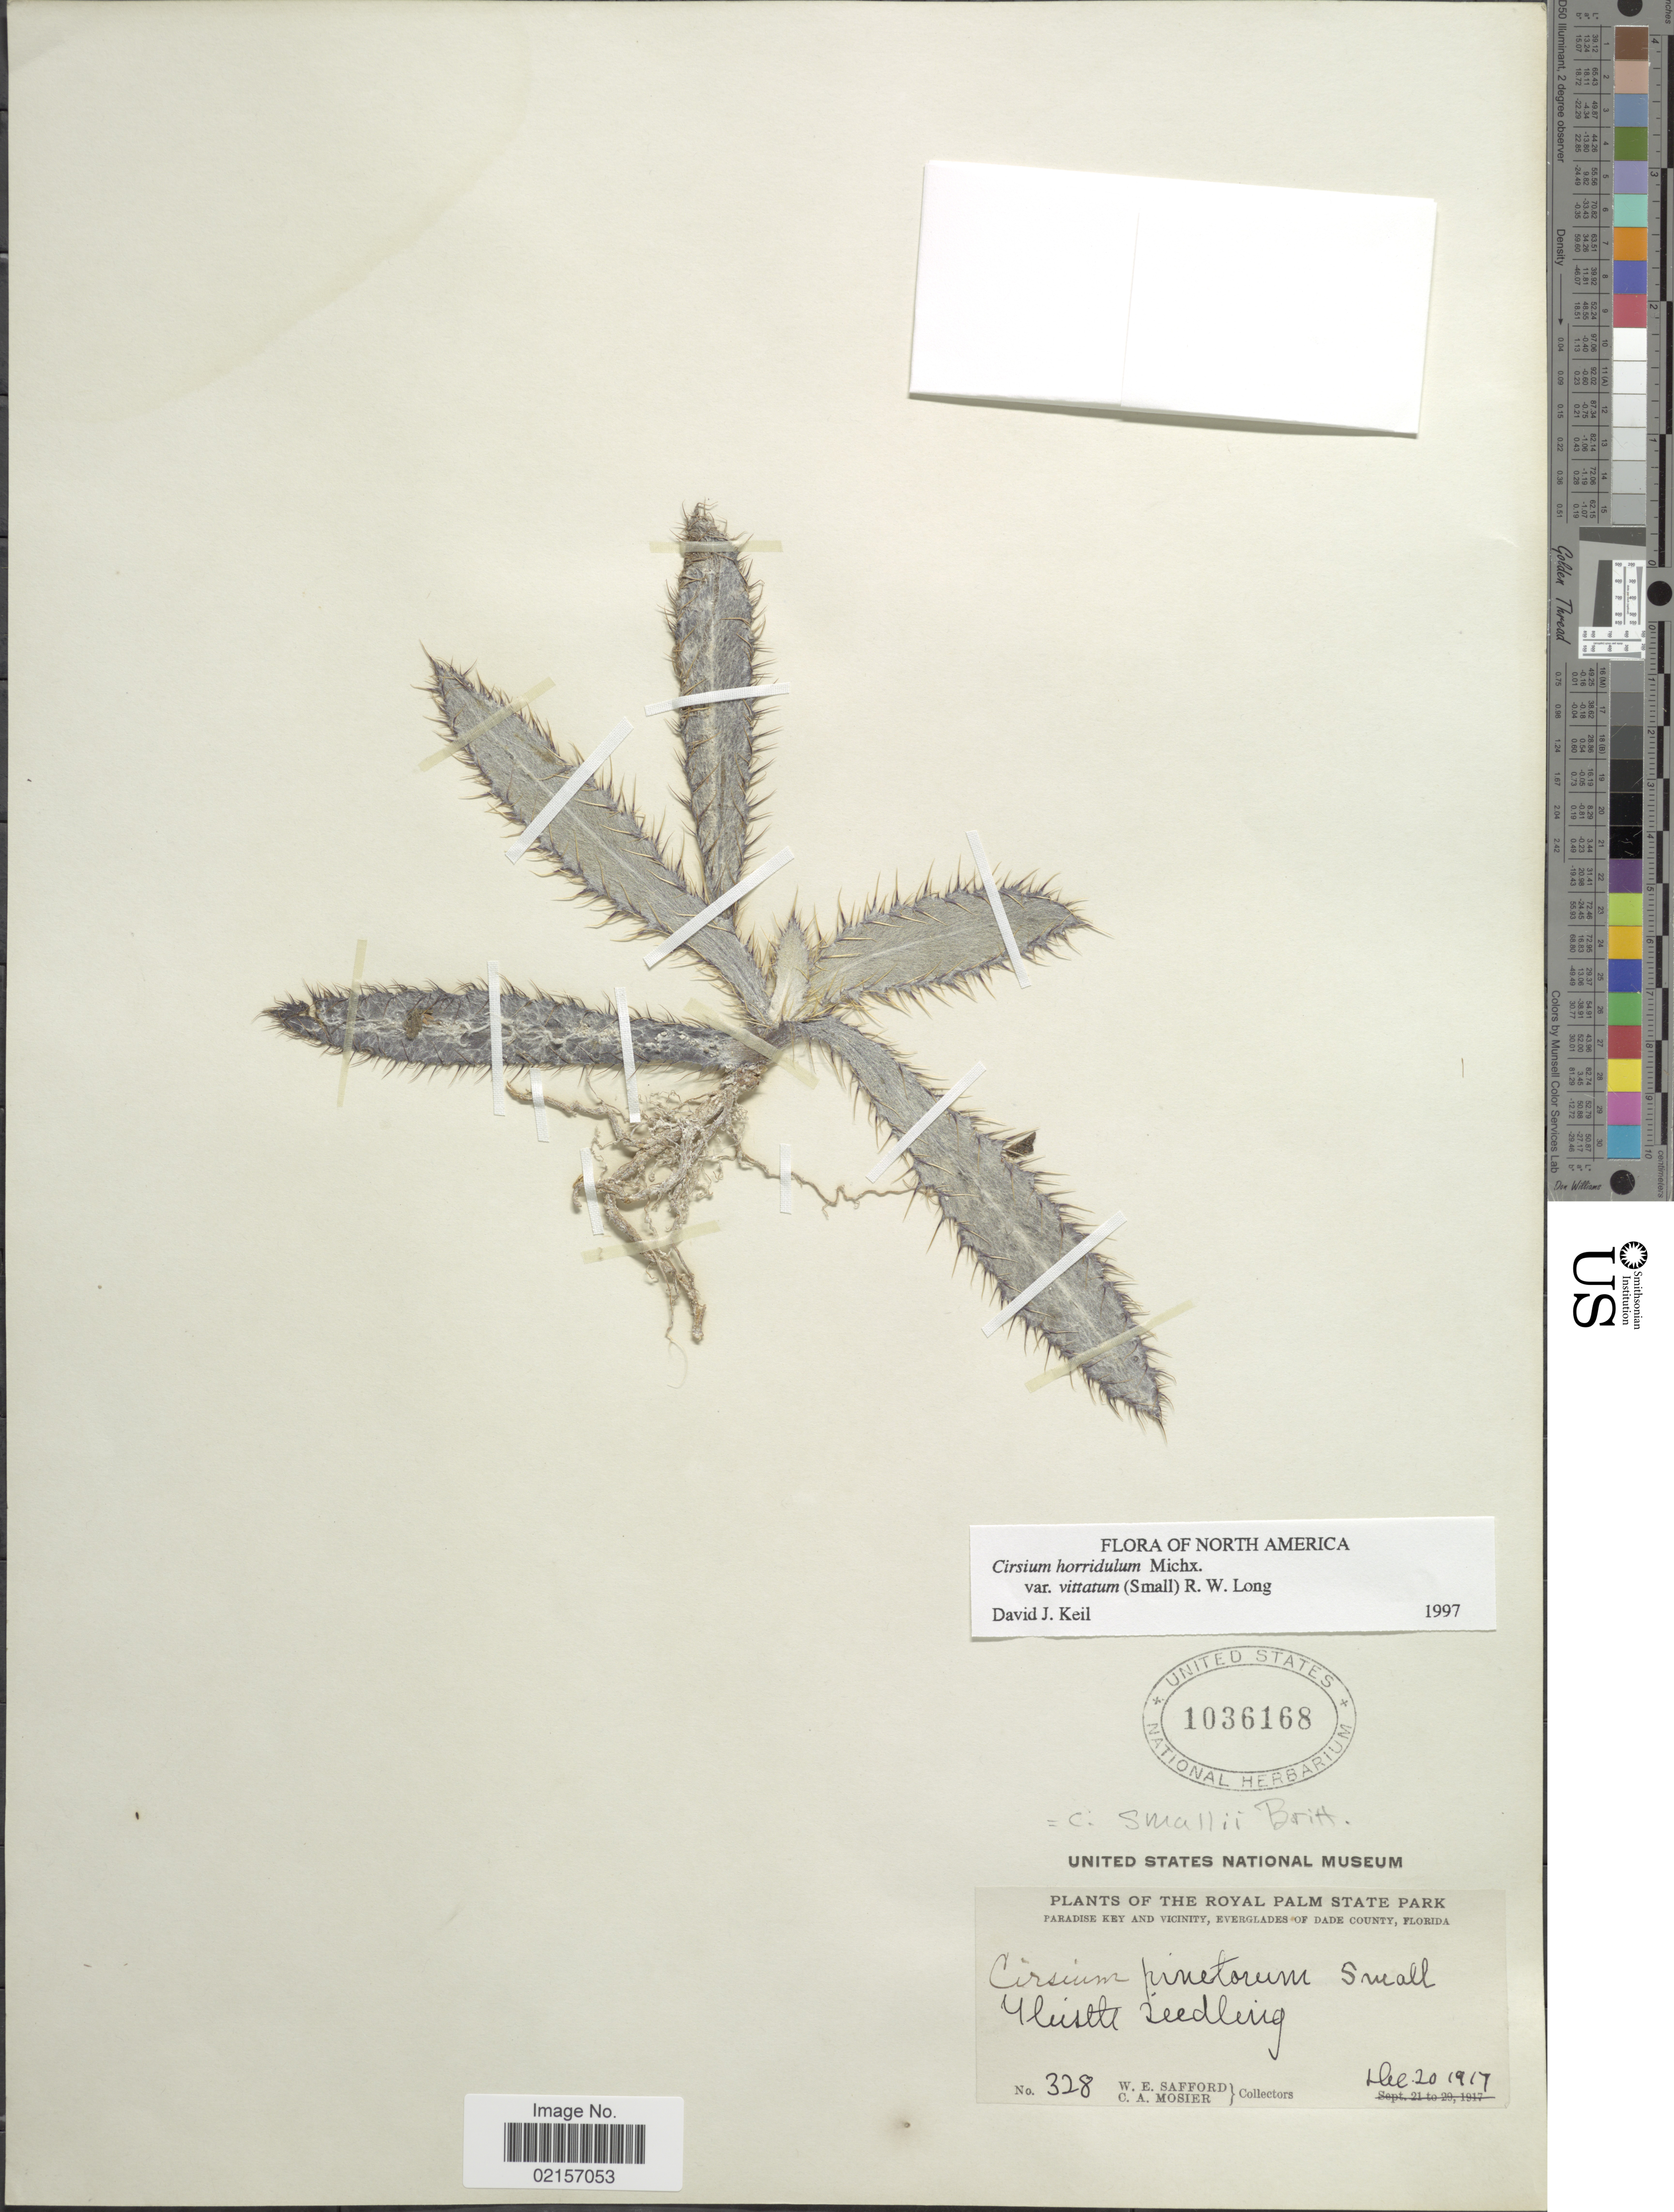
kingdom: Plantae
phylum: Tracheophyta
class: Magnoliopsida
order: Asterales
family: Asteraceae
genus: Cirsium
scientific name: Cirsium horridulum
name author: Michx.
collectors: W. E. Safford & C. A. Mosier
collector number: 328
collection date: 1917-12-20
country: United States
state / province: Florida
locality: Royal Palm State Park, Paradise Key and Vicinity, Everglades of Dade County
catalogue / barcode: US 103619448